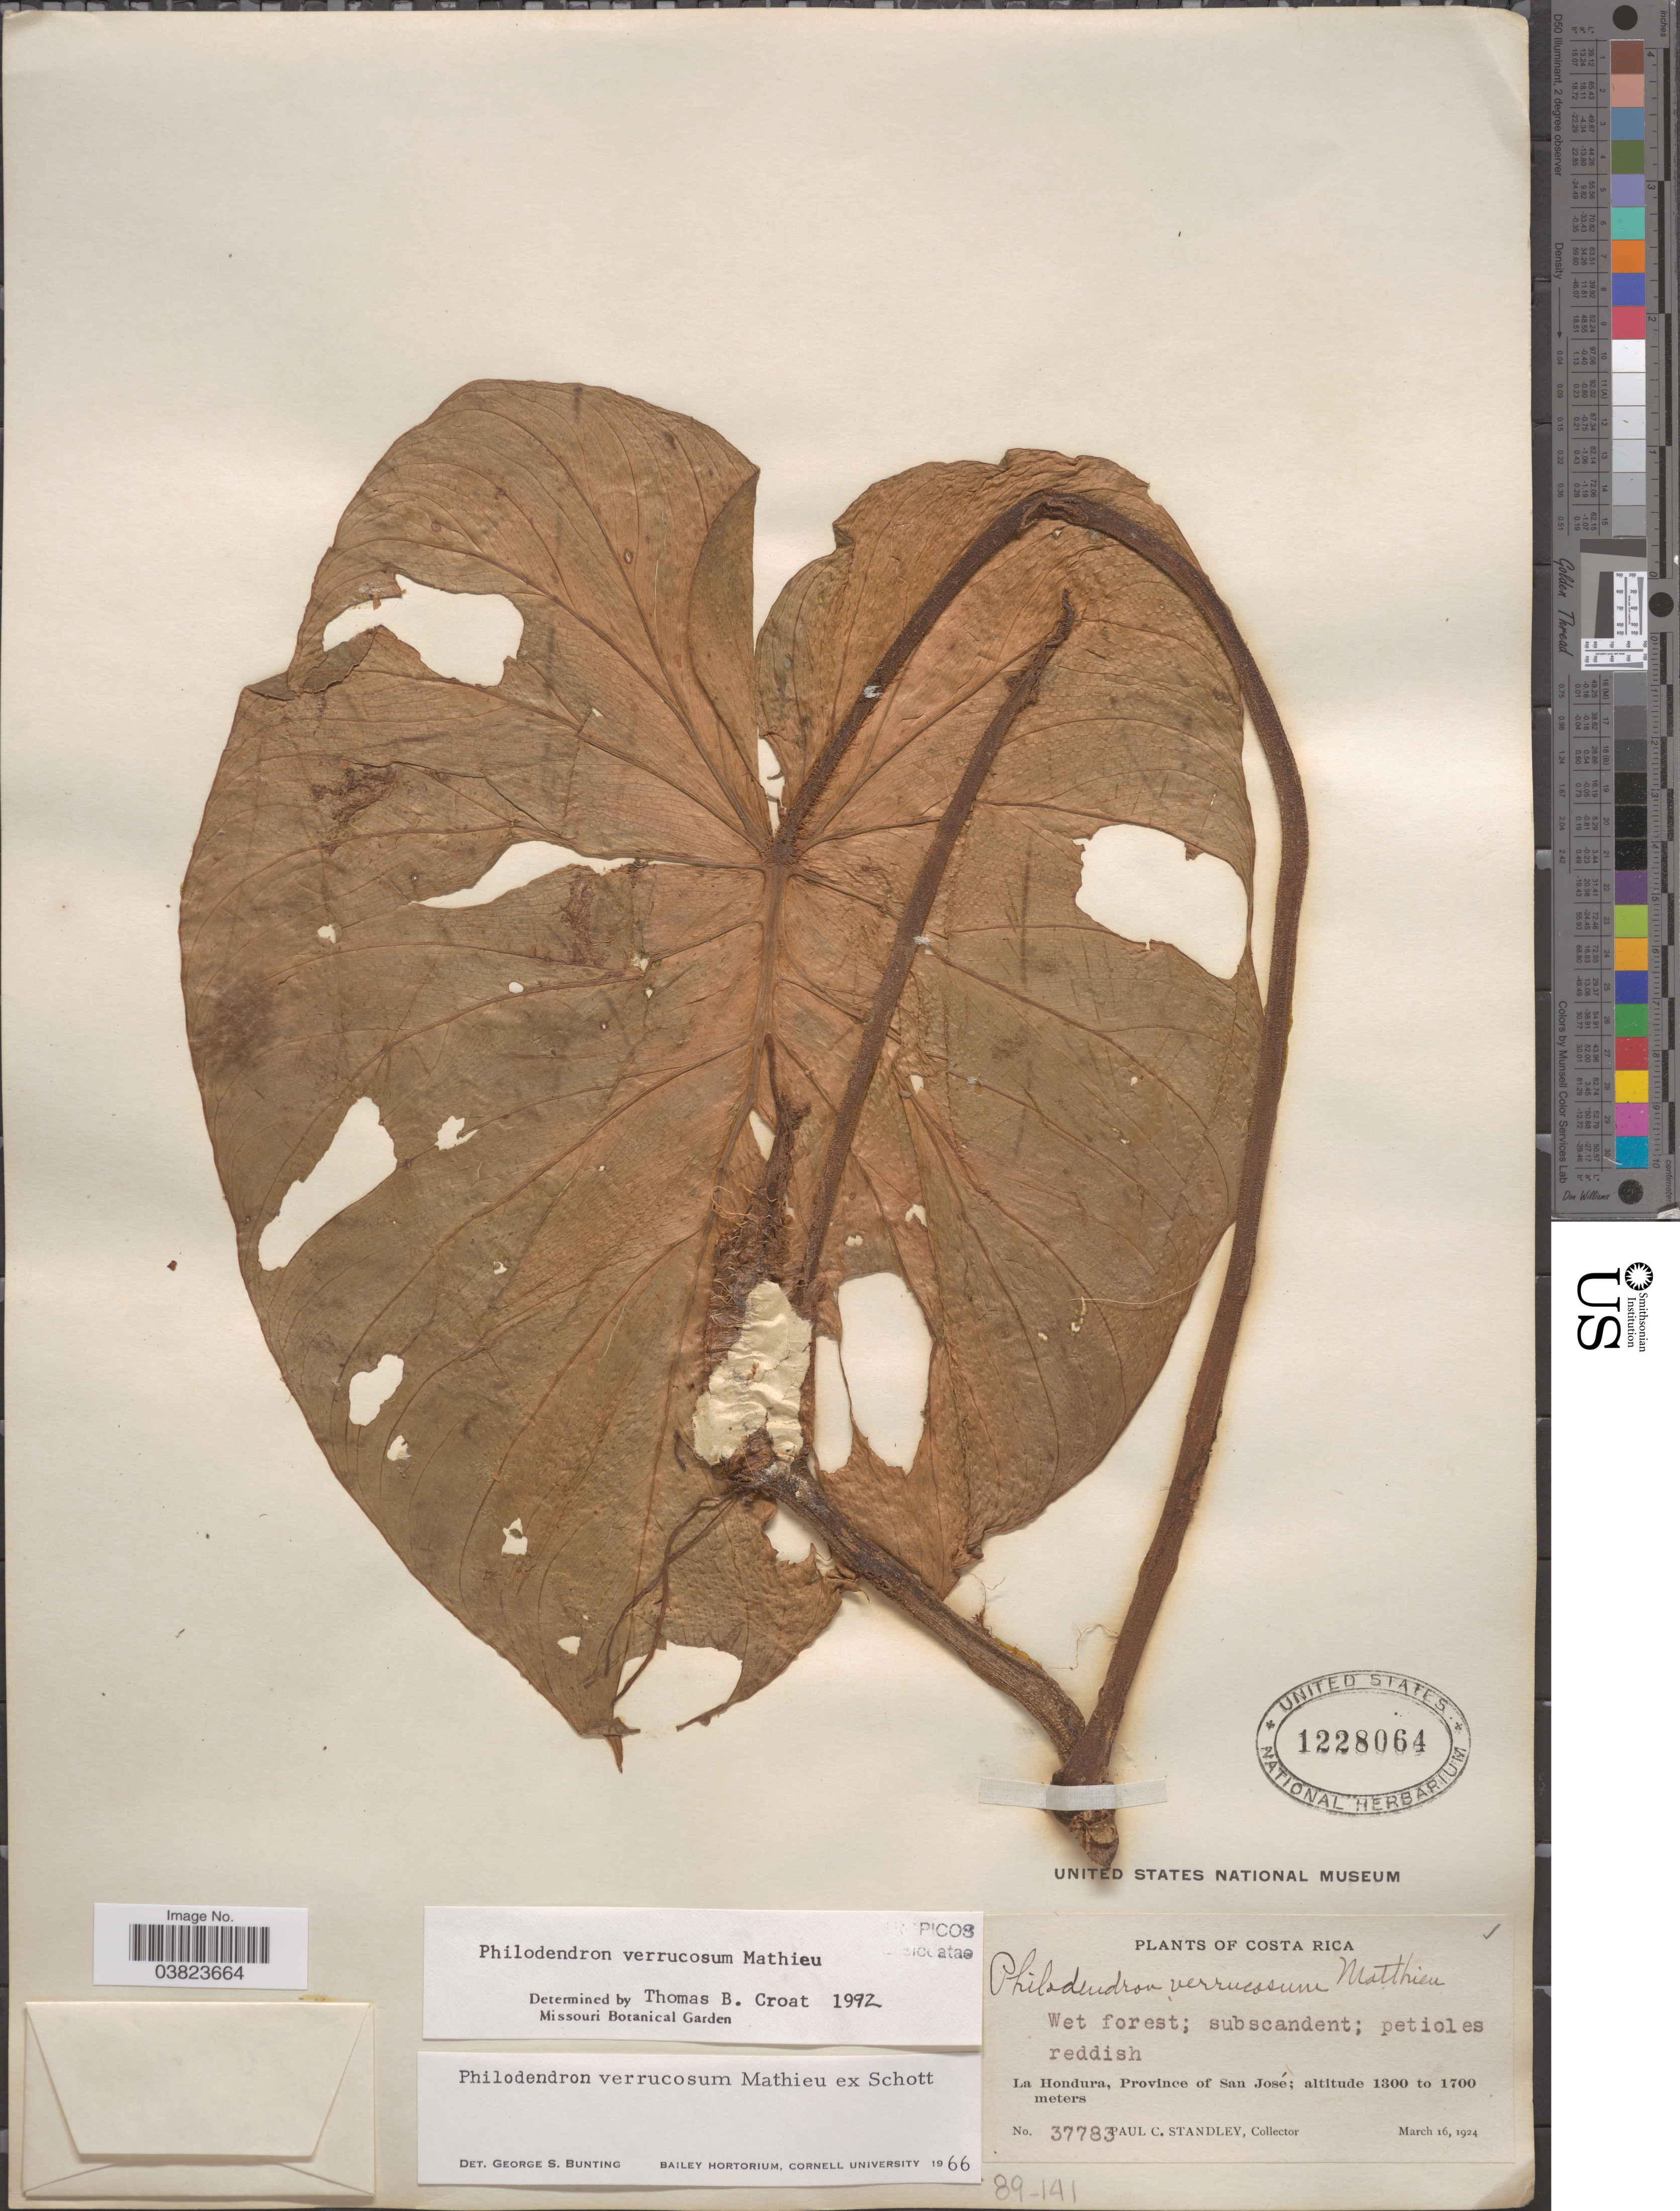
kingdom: Plantae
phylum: Tracheophyta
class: Liliopsida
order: Alismatales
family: Araceae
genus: Philodendron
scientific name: Philodendron verrucosum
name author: L. Mathieu ex Schott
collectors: P. C. Standley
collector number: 37783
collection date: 1924-03-14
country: Costa Rica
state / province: San José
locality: La Hondura.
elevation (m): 1300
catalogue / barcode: US 1228064